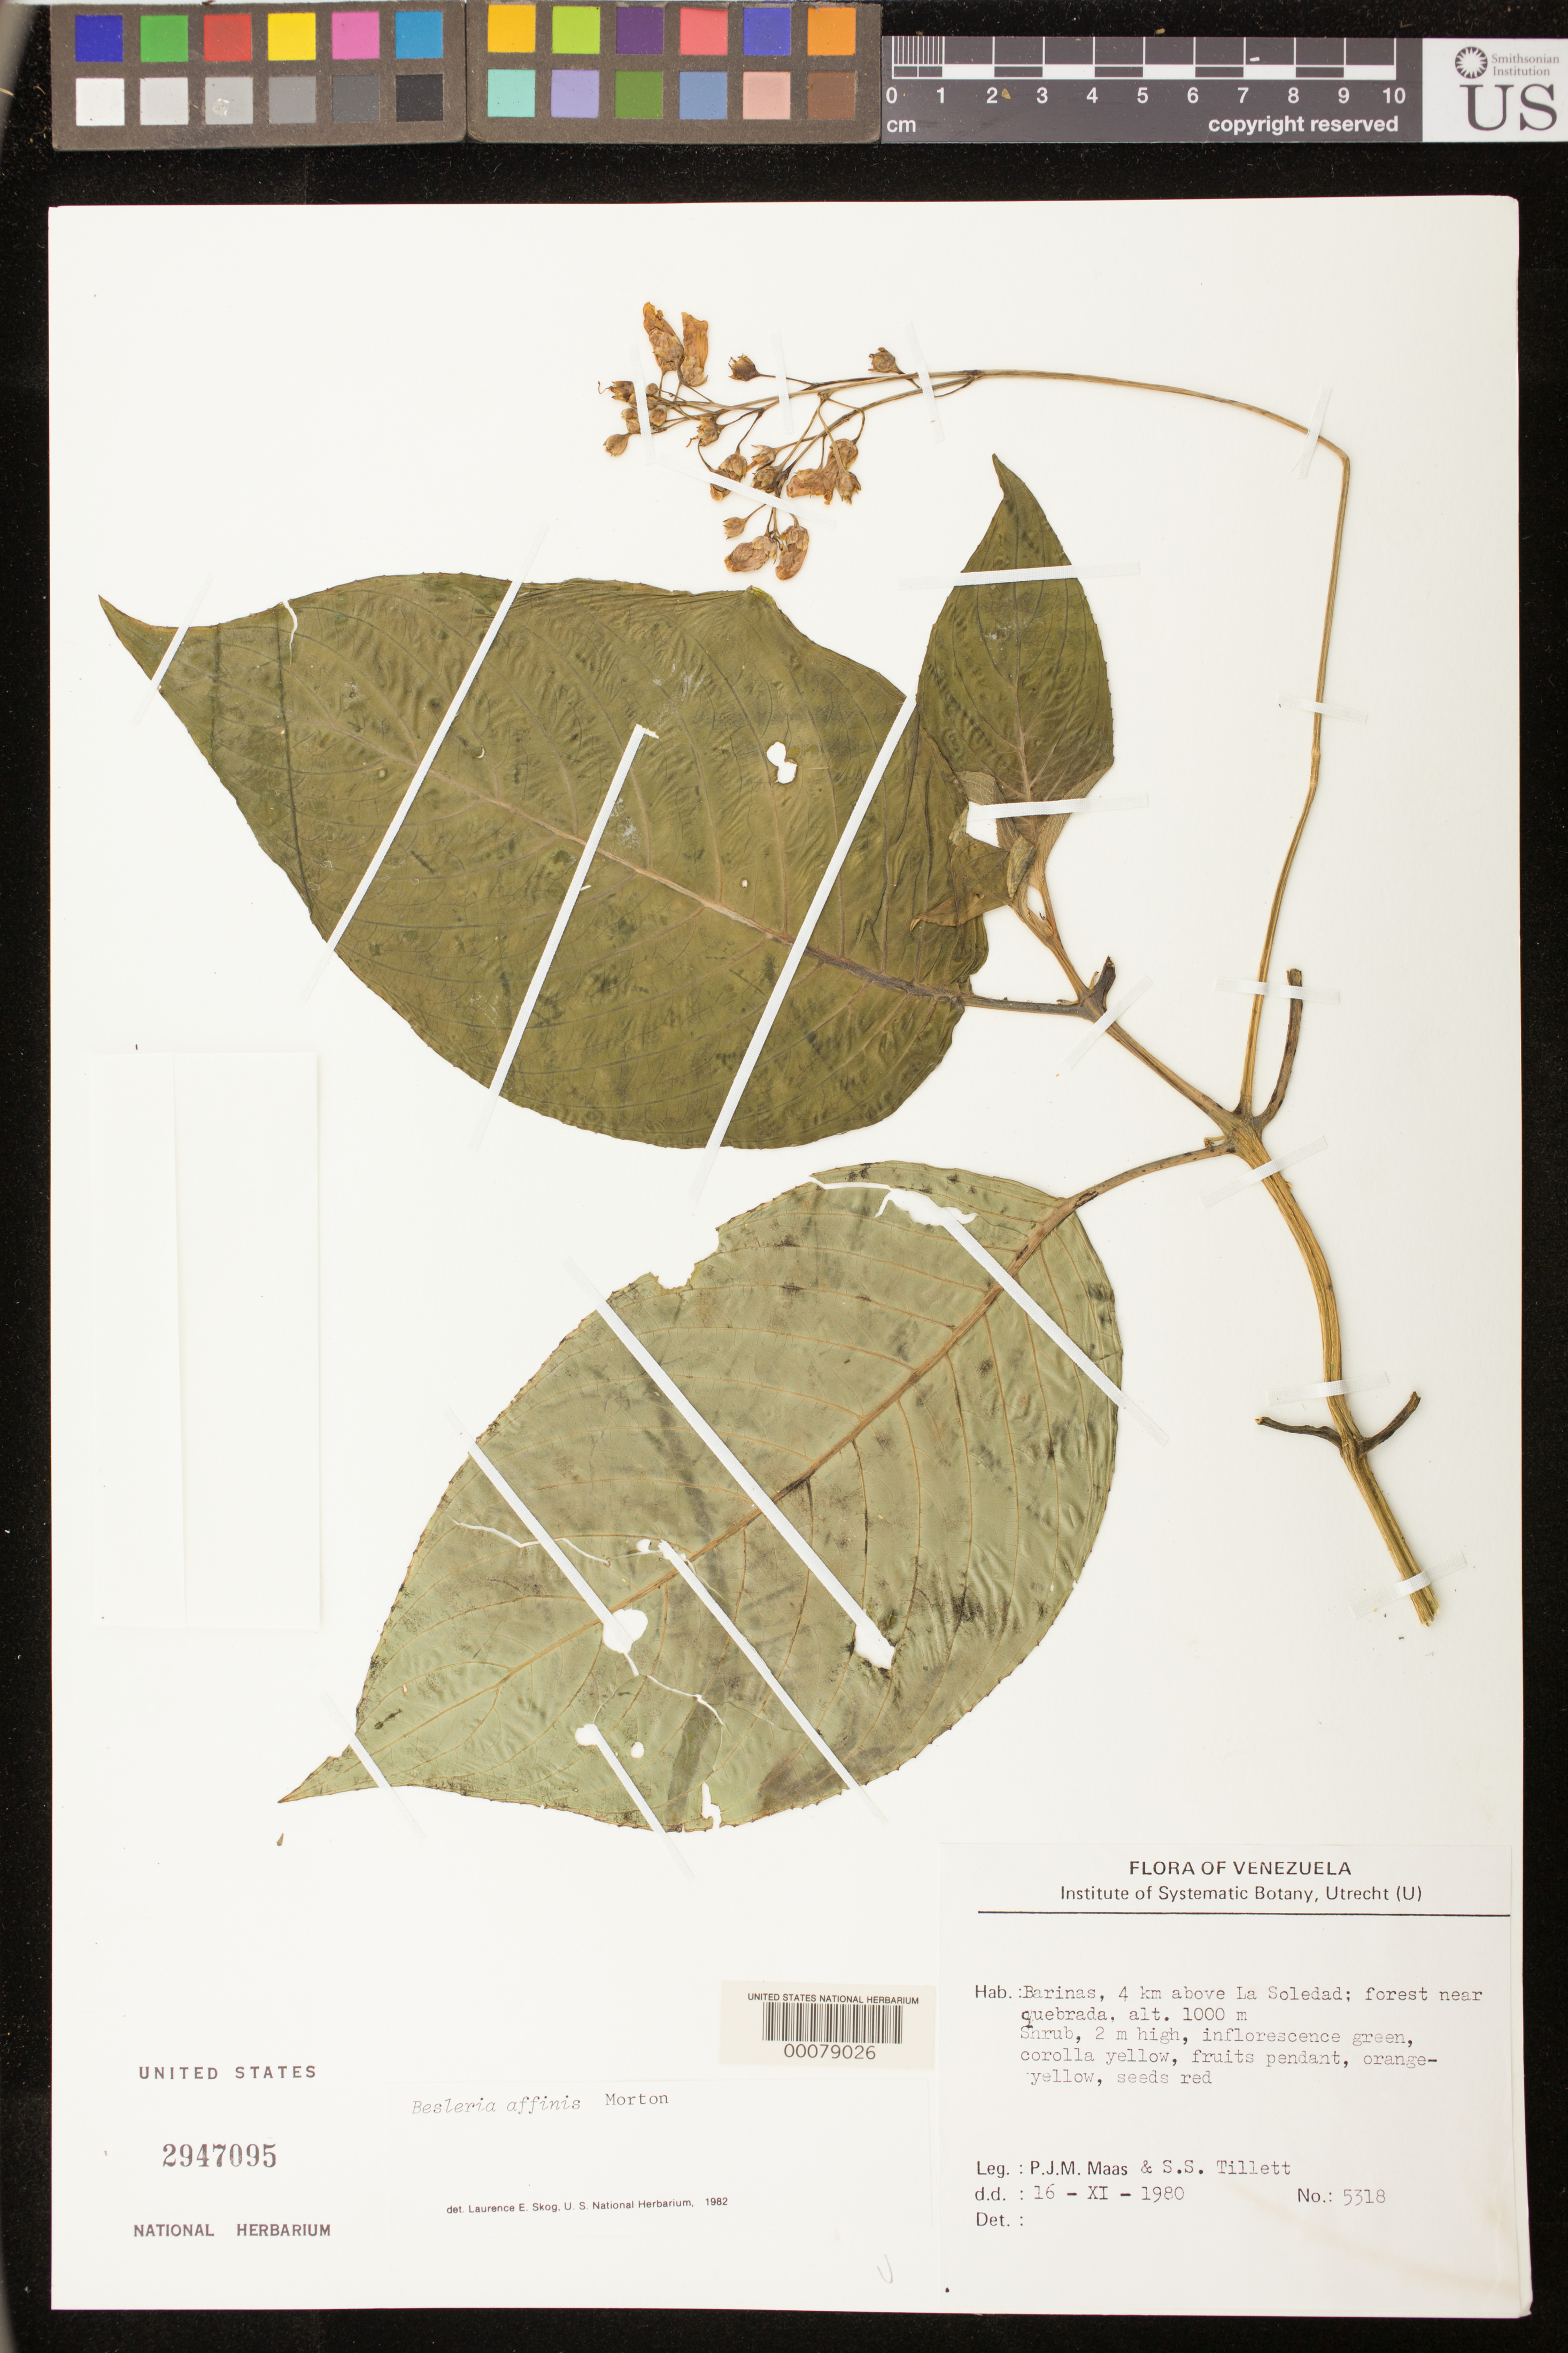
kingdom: Plantae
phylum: Tracheophyta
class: Magnoliopsida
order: Lamiales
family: Gesneriaceae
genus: Besleria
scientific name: Besleria affinis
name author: C.V. Morton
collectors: P. Maas & S. S. Tillett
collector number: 5318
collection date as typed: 16 Nov 1980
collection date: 1980-11-16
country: Venezuela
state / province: Barinas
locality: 4 km above La Soledad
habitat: Forest near quebrada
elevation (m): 1000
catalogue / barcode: US 2947095